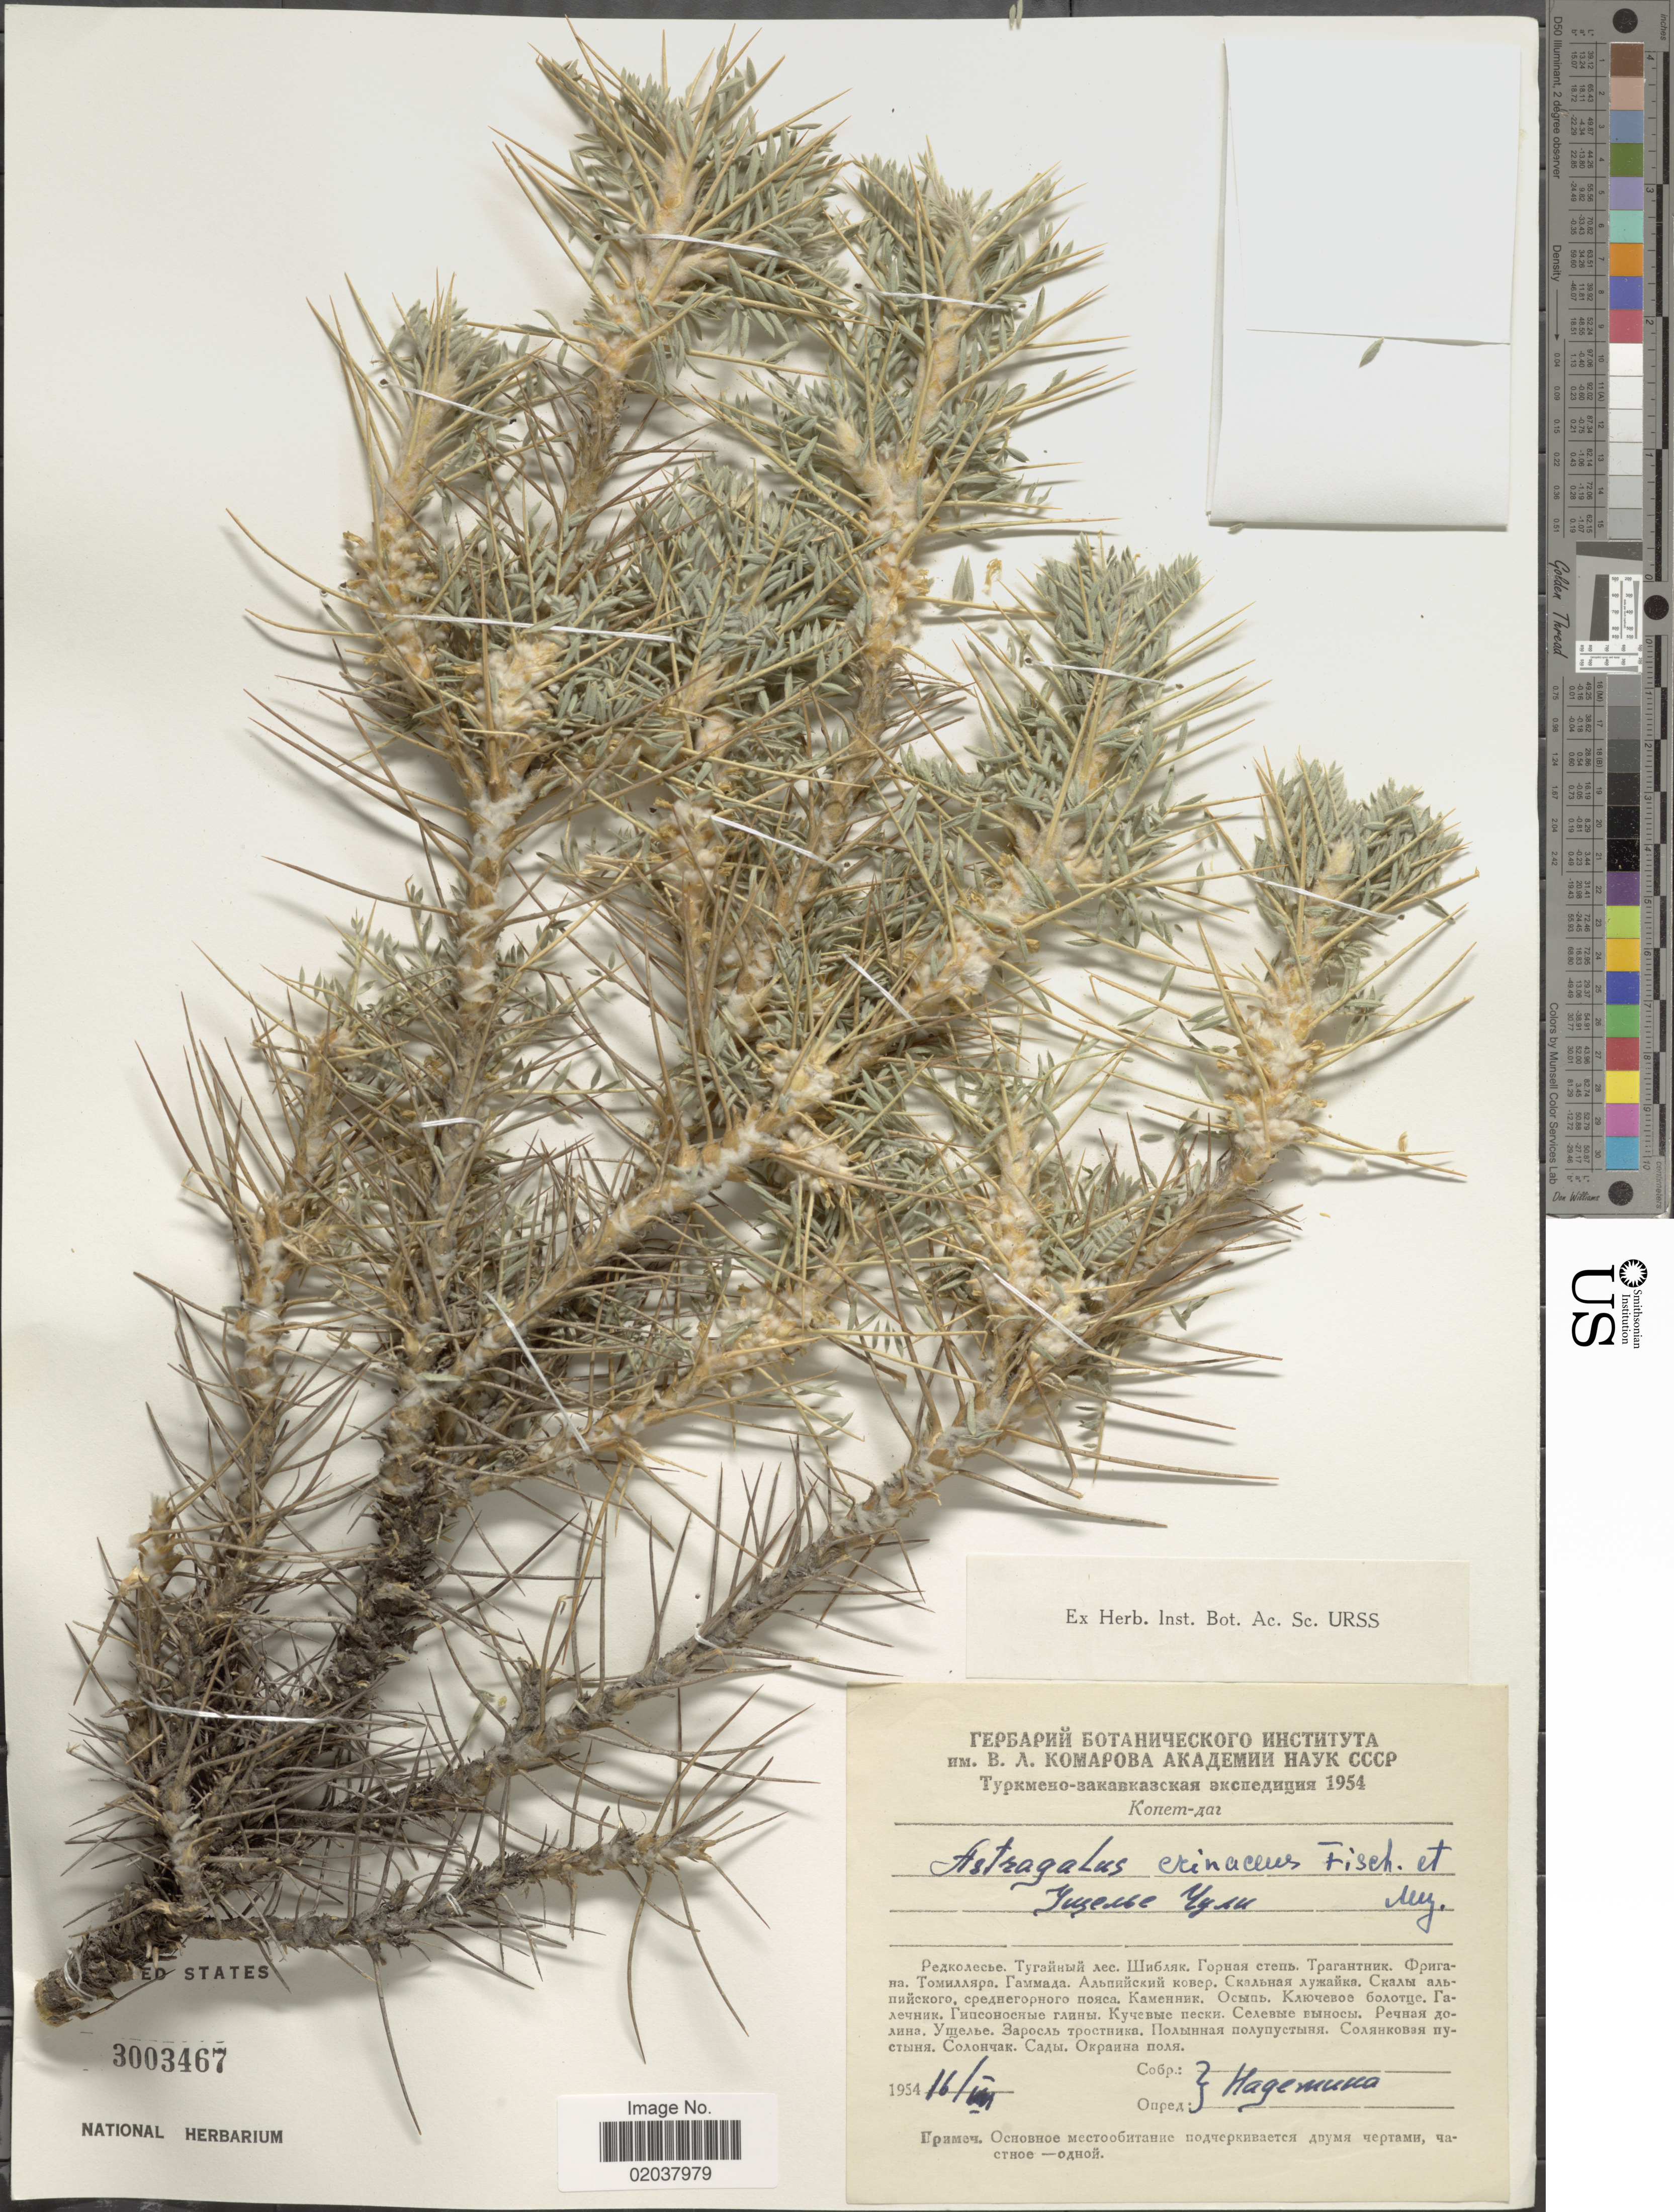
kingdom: Plantae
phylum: Tracheophyta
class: Magnoliopsida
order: Fabales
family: Fabaceae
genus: Astragalus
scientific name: Astragalus erinaceus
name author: Fisch. & C.A. Mey.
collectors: Nadezhdina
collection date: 1954-08-16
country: Turkmenistan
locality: Kopet Dag Mountain Range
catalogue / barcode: US 3003467